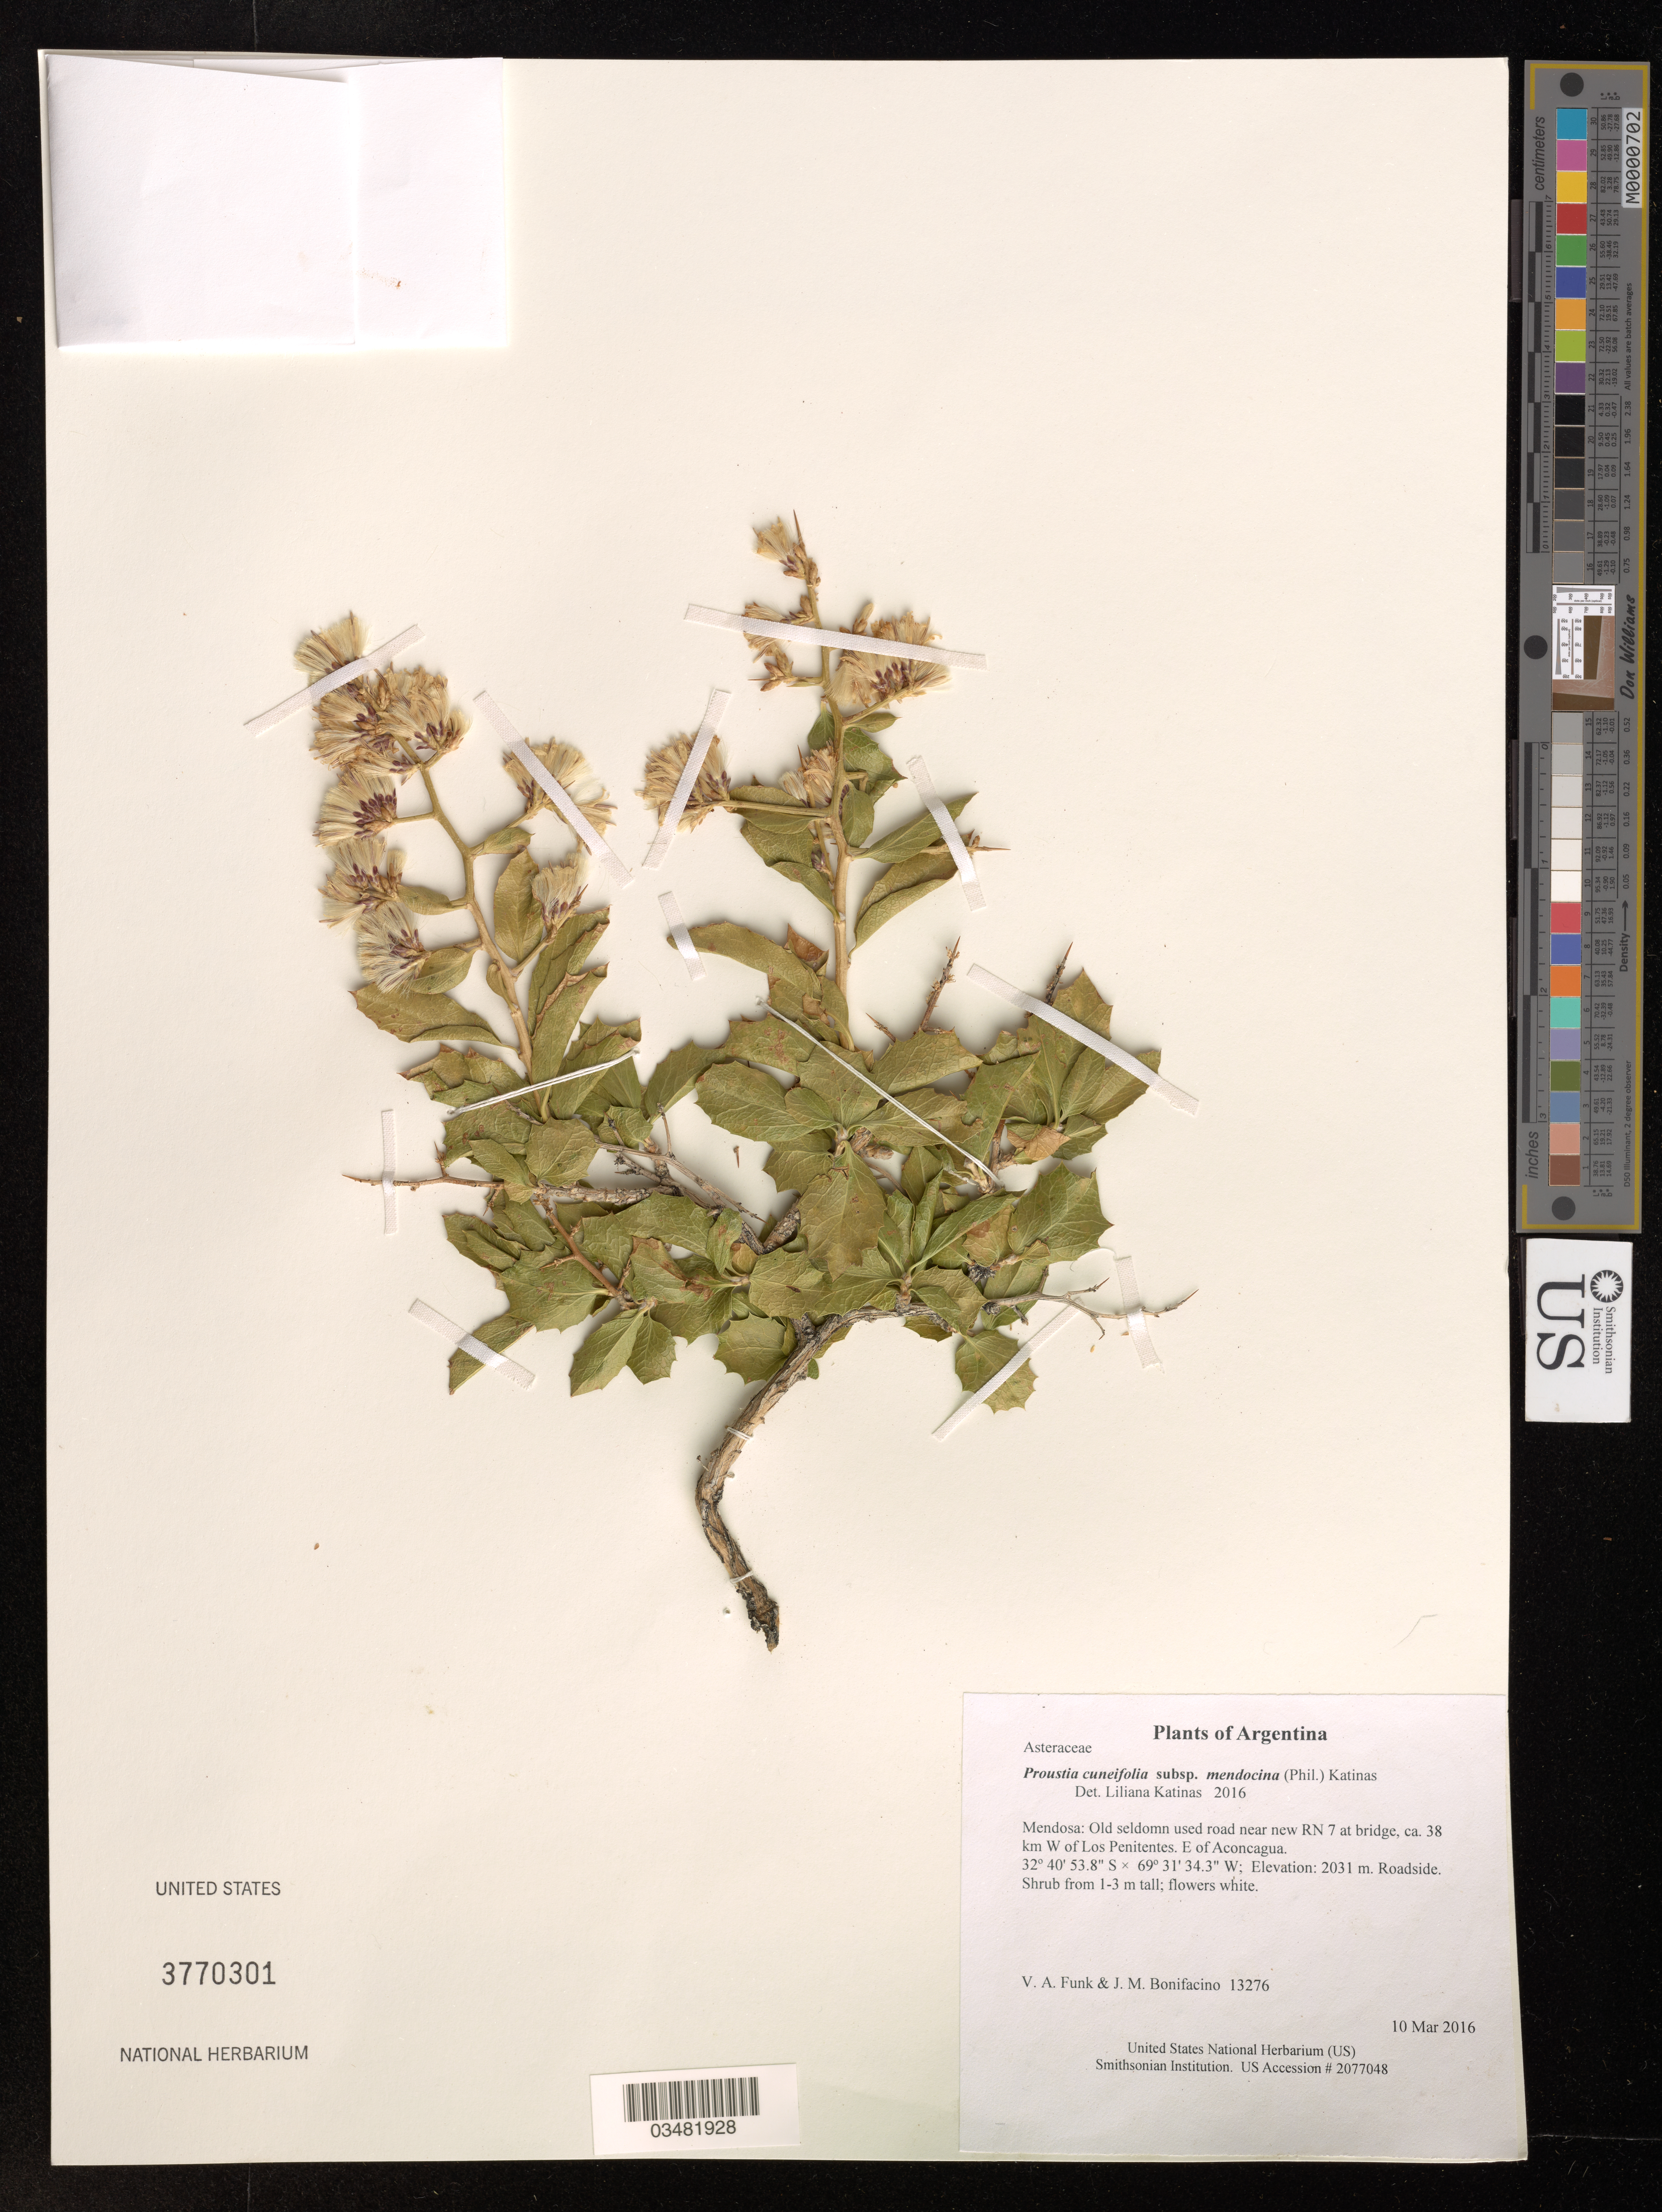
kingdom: Plantae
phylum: Tracheophyta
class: Magnoliopsida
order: Asterales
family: Asteraceae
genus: Proustia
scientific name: Proustia cuneifolia subsp. mendocina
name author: (Phil.) Katinas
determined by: Katinas, L.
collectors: V. Funk & M. Bonifacino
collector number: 13276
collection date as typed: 10 March 2016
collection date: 2016-03-10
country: Argentina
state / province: Mendoza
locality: Old seldomn used road near new RN 7 at bridge, ca. 38 km W of Los Penitentes. E of Aconcagua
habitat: Roadside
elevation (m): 2031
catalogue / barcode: US 3770301